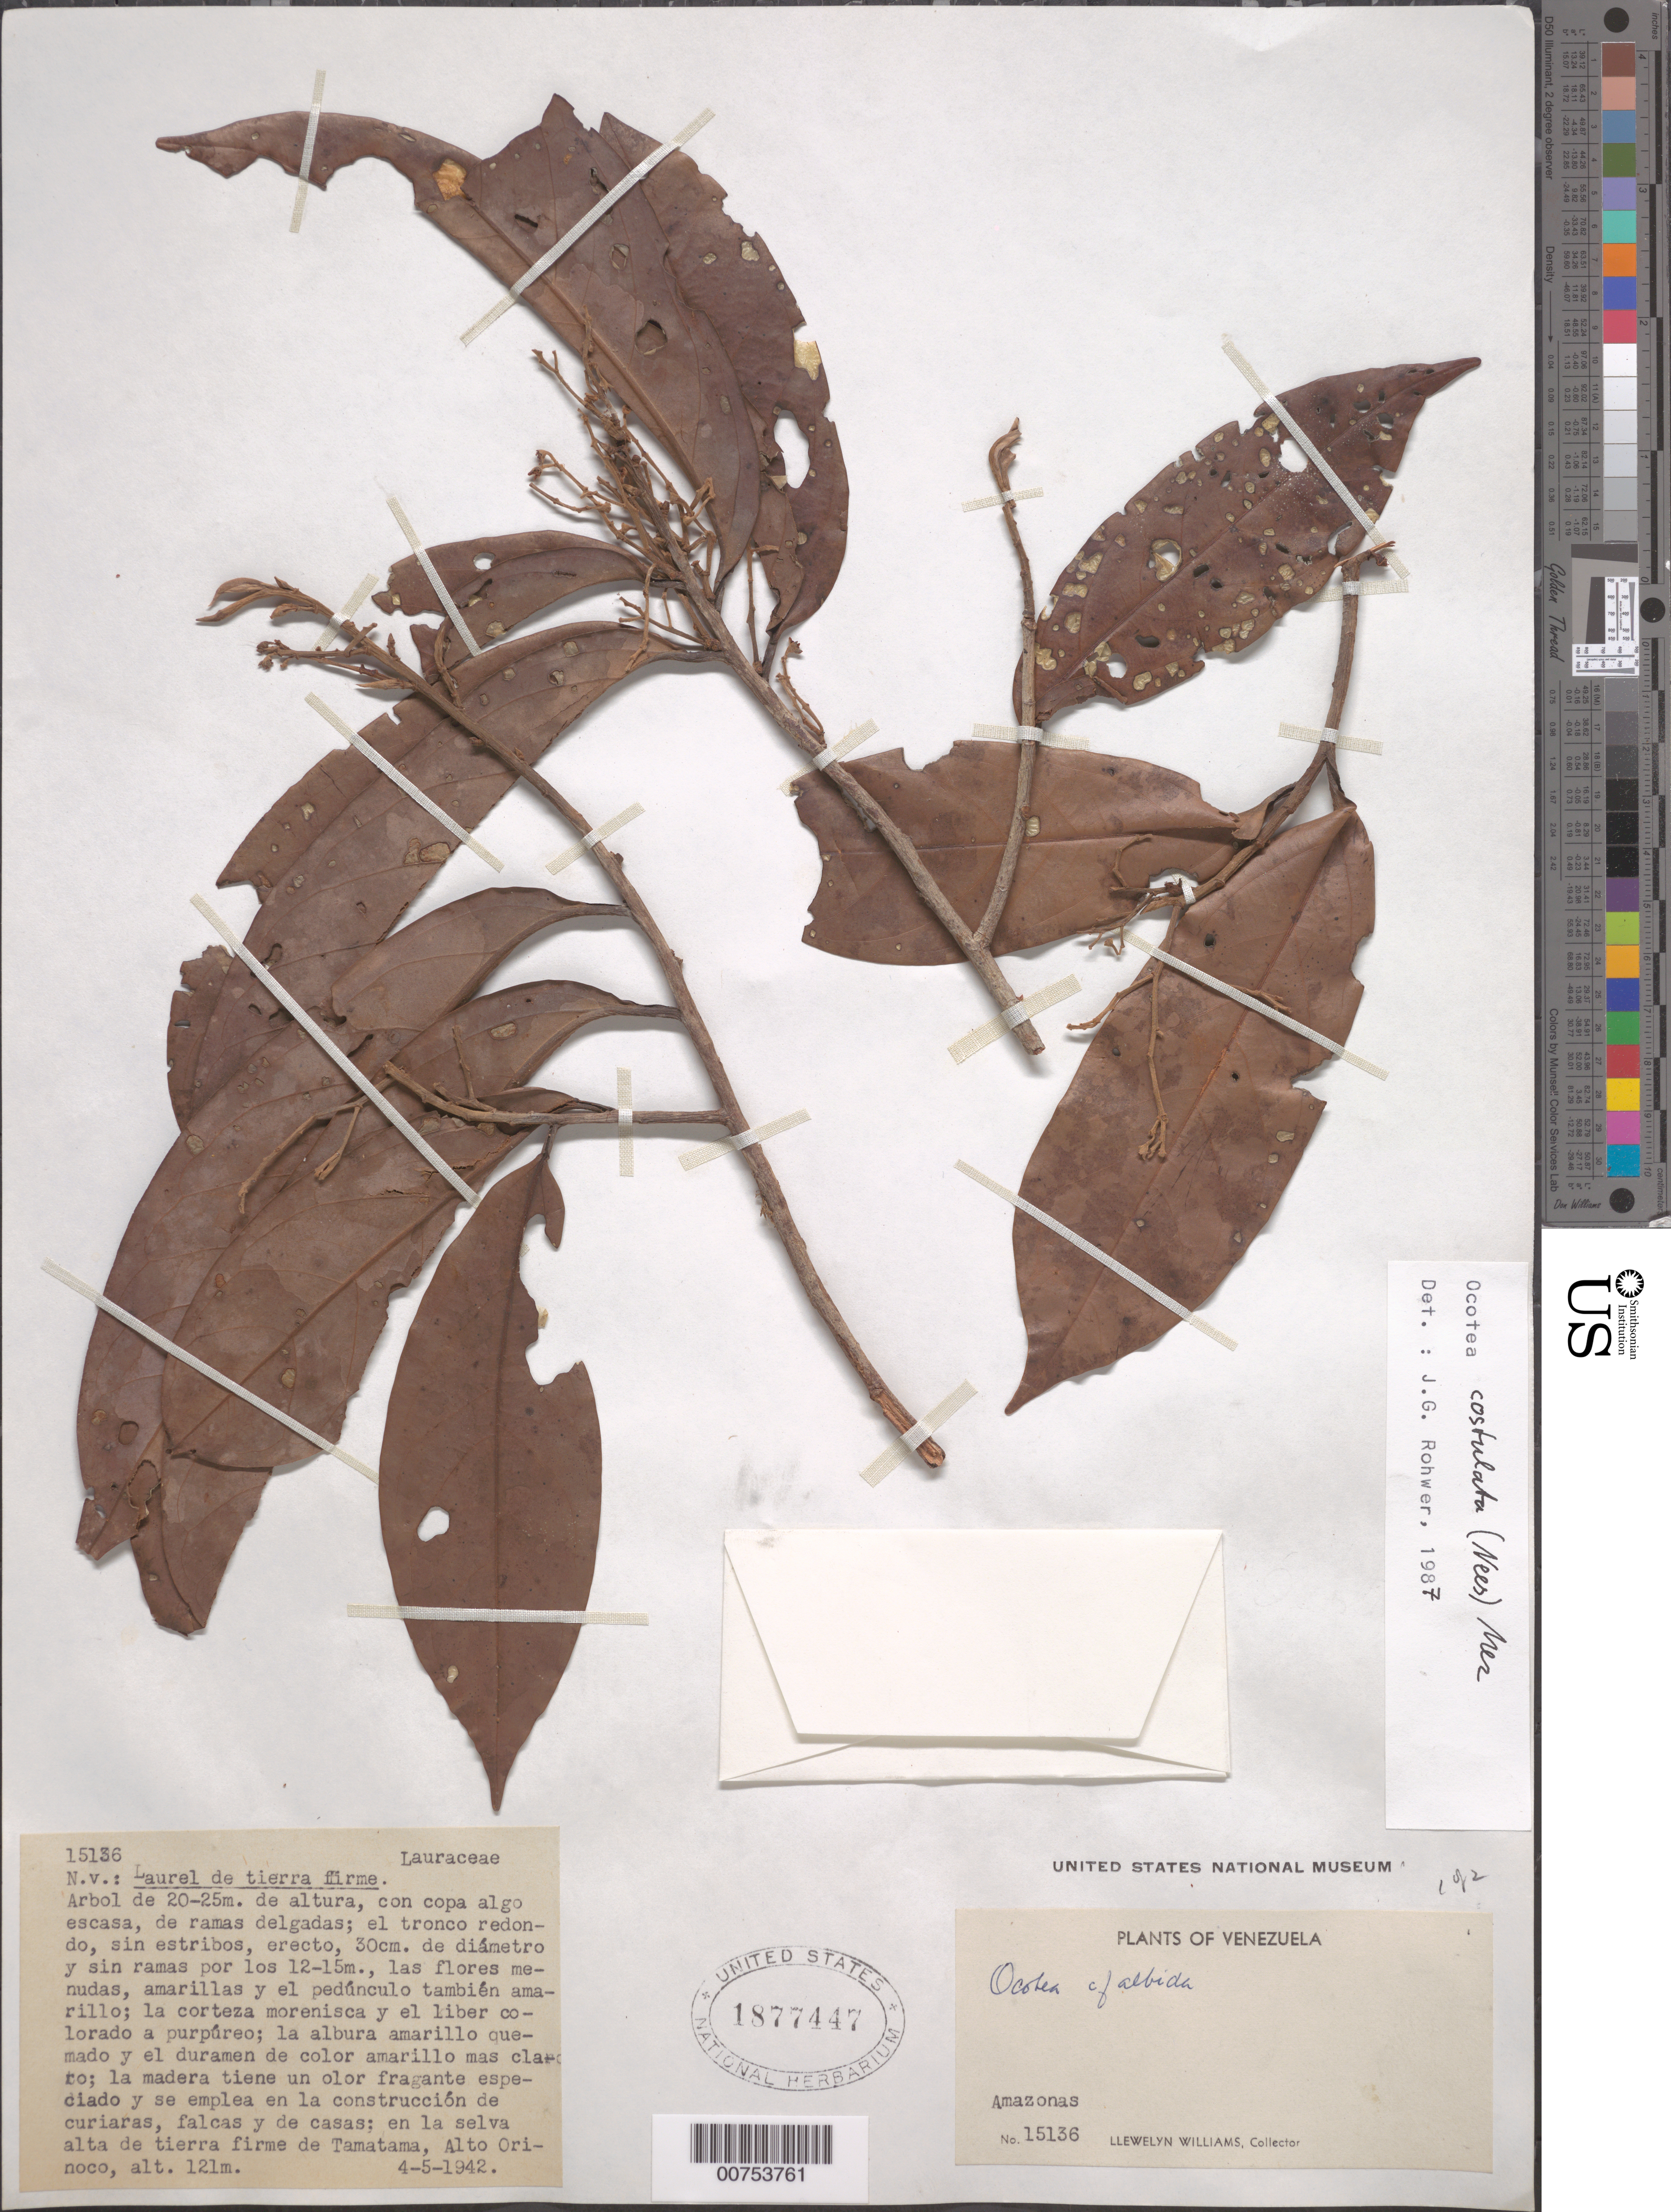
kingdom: Plantae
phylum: Tracheophyta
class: Magnoliopsida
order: Laurales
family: Lauraceae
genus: Ocotea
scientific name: Ocotea costulata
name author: (Nees) Mez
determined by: Rohwer, J. G.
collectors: Ll. Williams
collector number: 15136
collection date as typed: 4-May-42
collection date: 1942-05-04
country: Venezuela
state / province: Amazonas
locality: Tamatama, Río Orinoco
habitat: High forest on terra firma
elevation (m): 121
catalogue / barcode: US 1877447